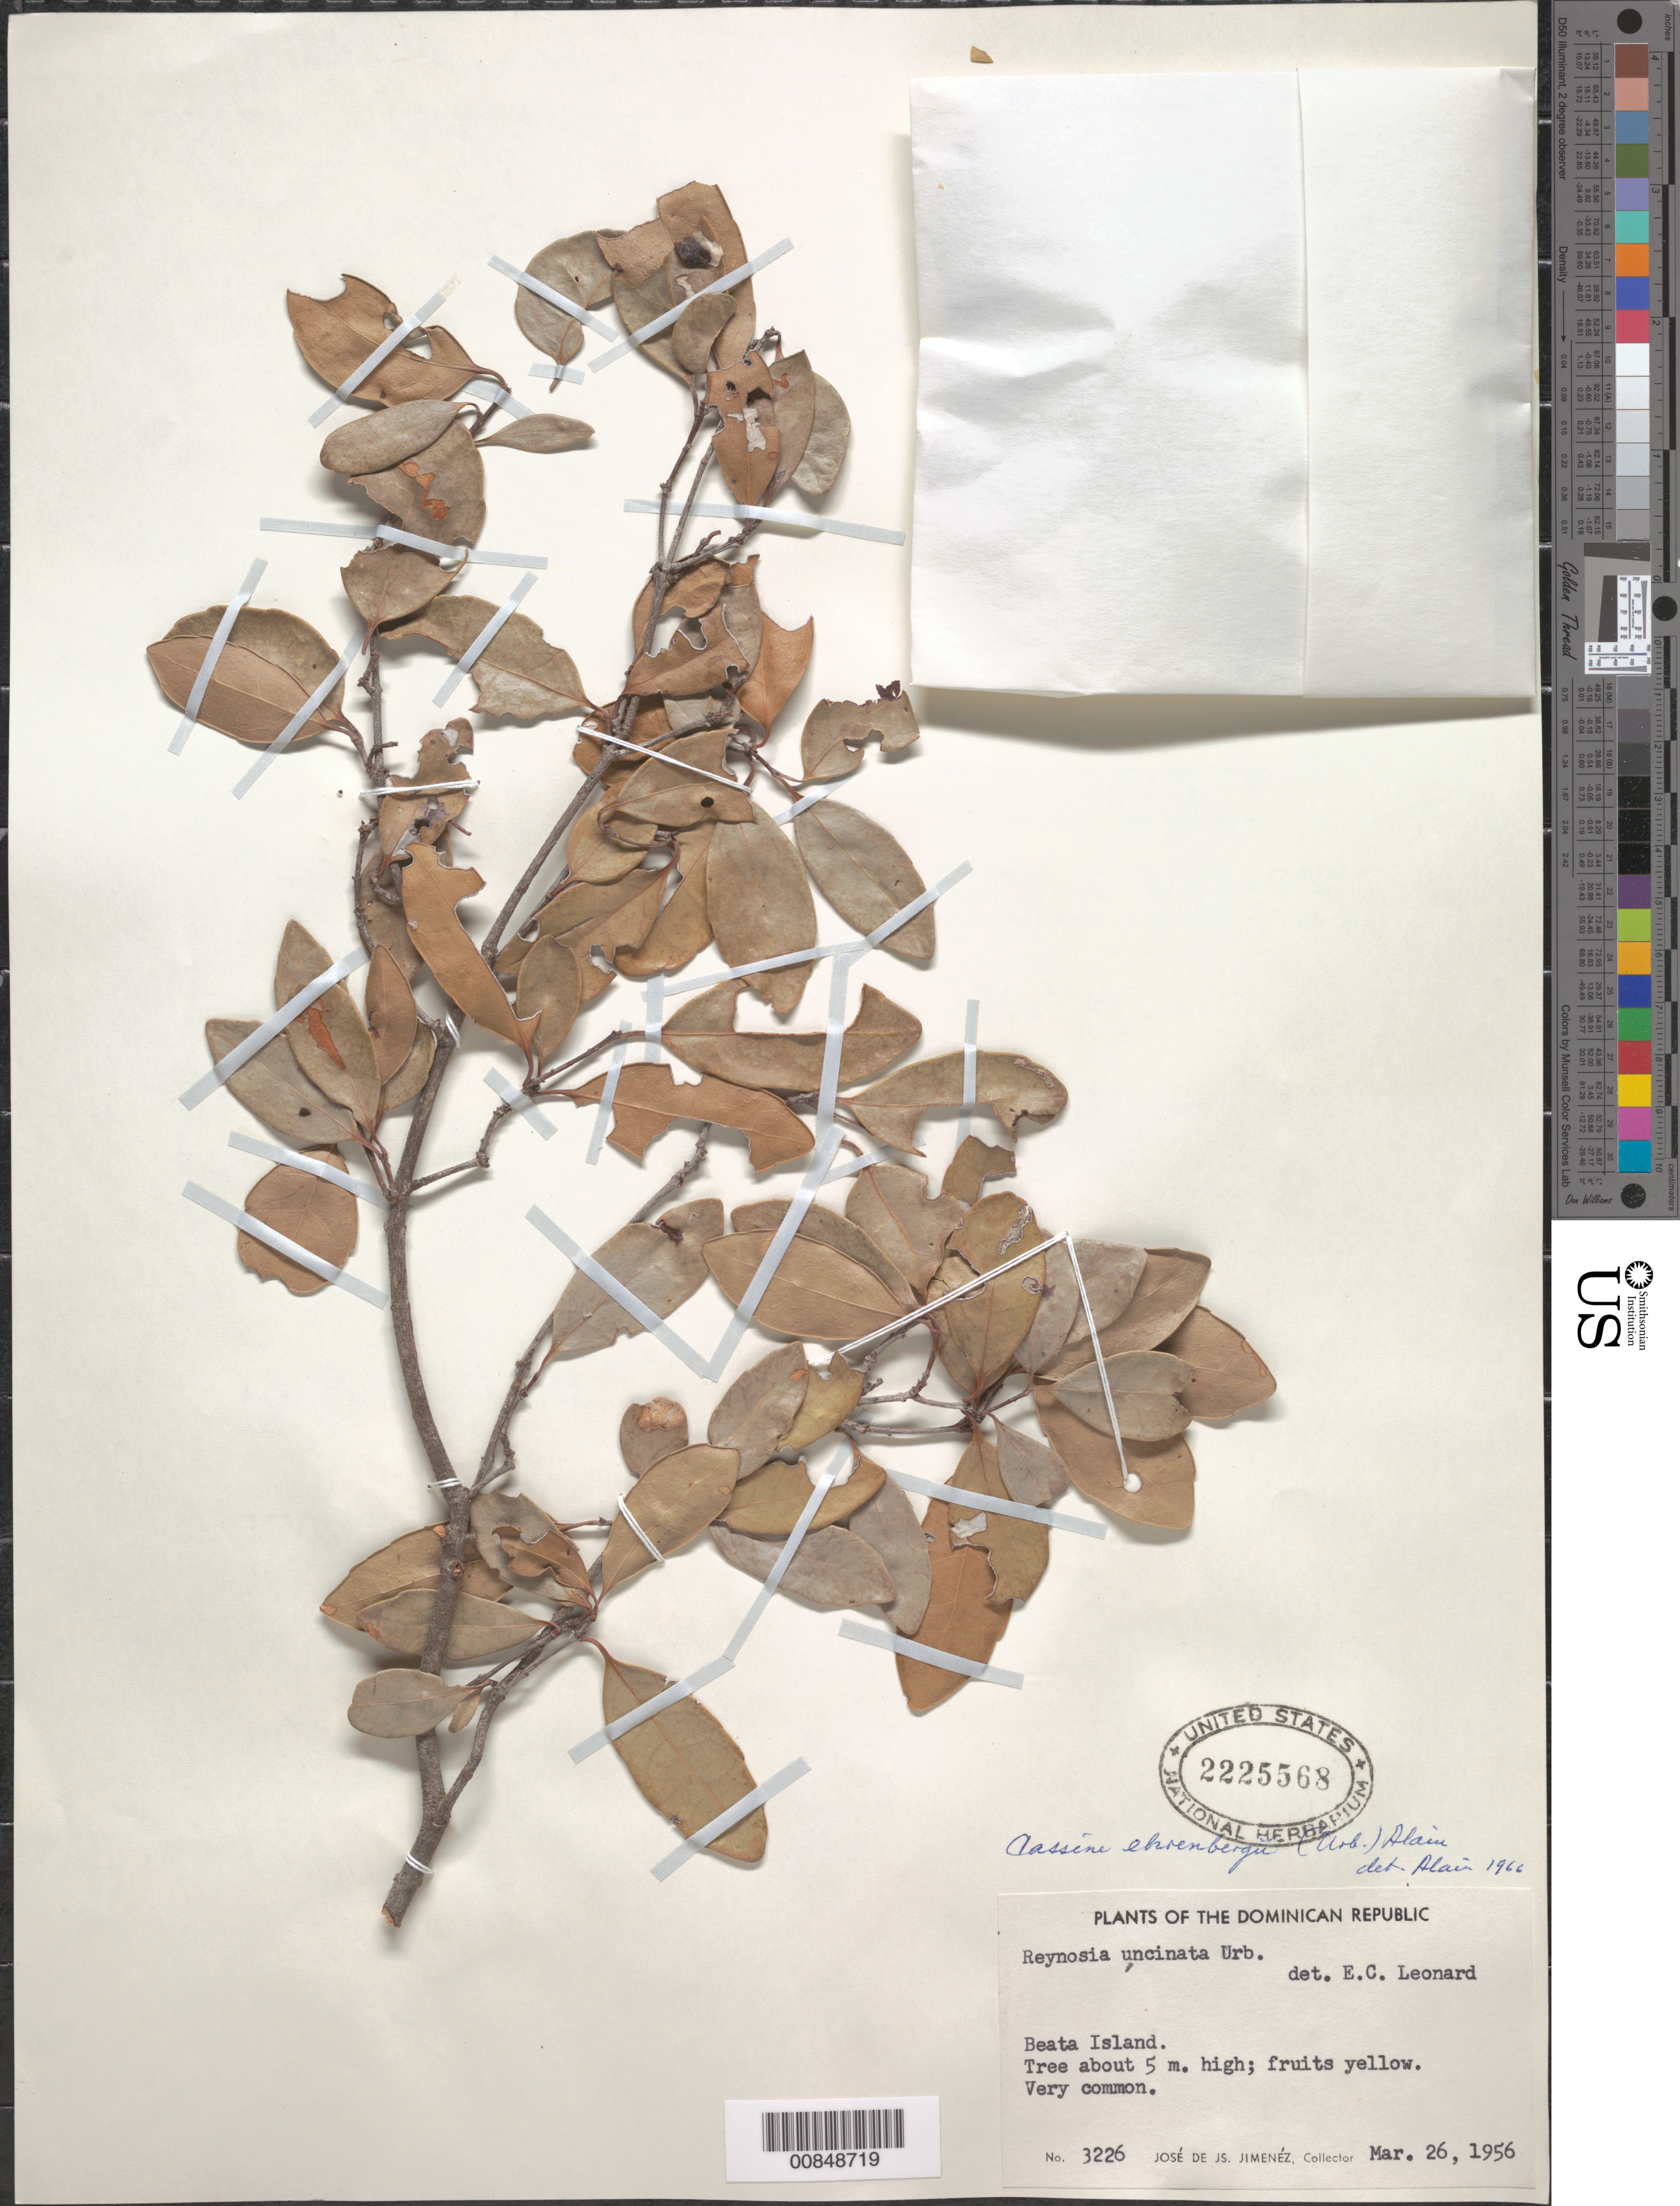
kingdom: Plantae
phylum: Tracheophyta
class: Magnoliopsida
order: Celastrales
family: Celastraceae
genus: Elaeodendron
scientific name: Elaeodendron ehrenbergii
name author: Urb.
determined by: Liogier, Alain H.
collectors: J. J. Jiménez Almonte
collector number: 3226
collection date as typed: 26 Mar 1956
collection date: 1956-03-26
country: Dominican Republic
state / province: Barahona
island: Isla Beata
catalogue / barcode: US 2225568